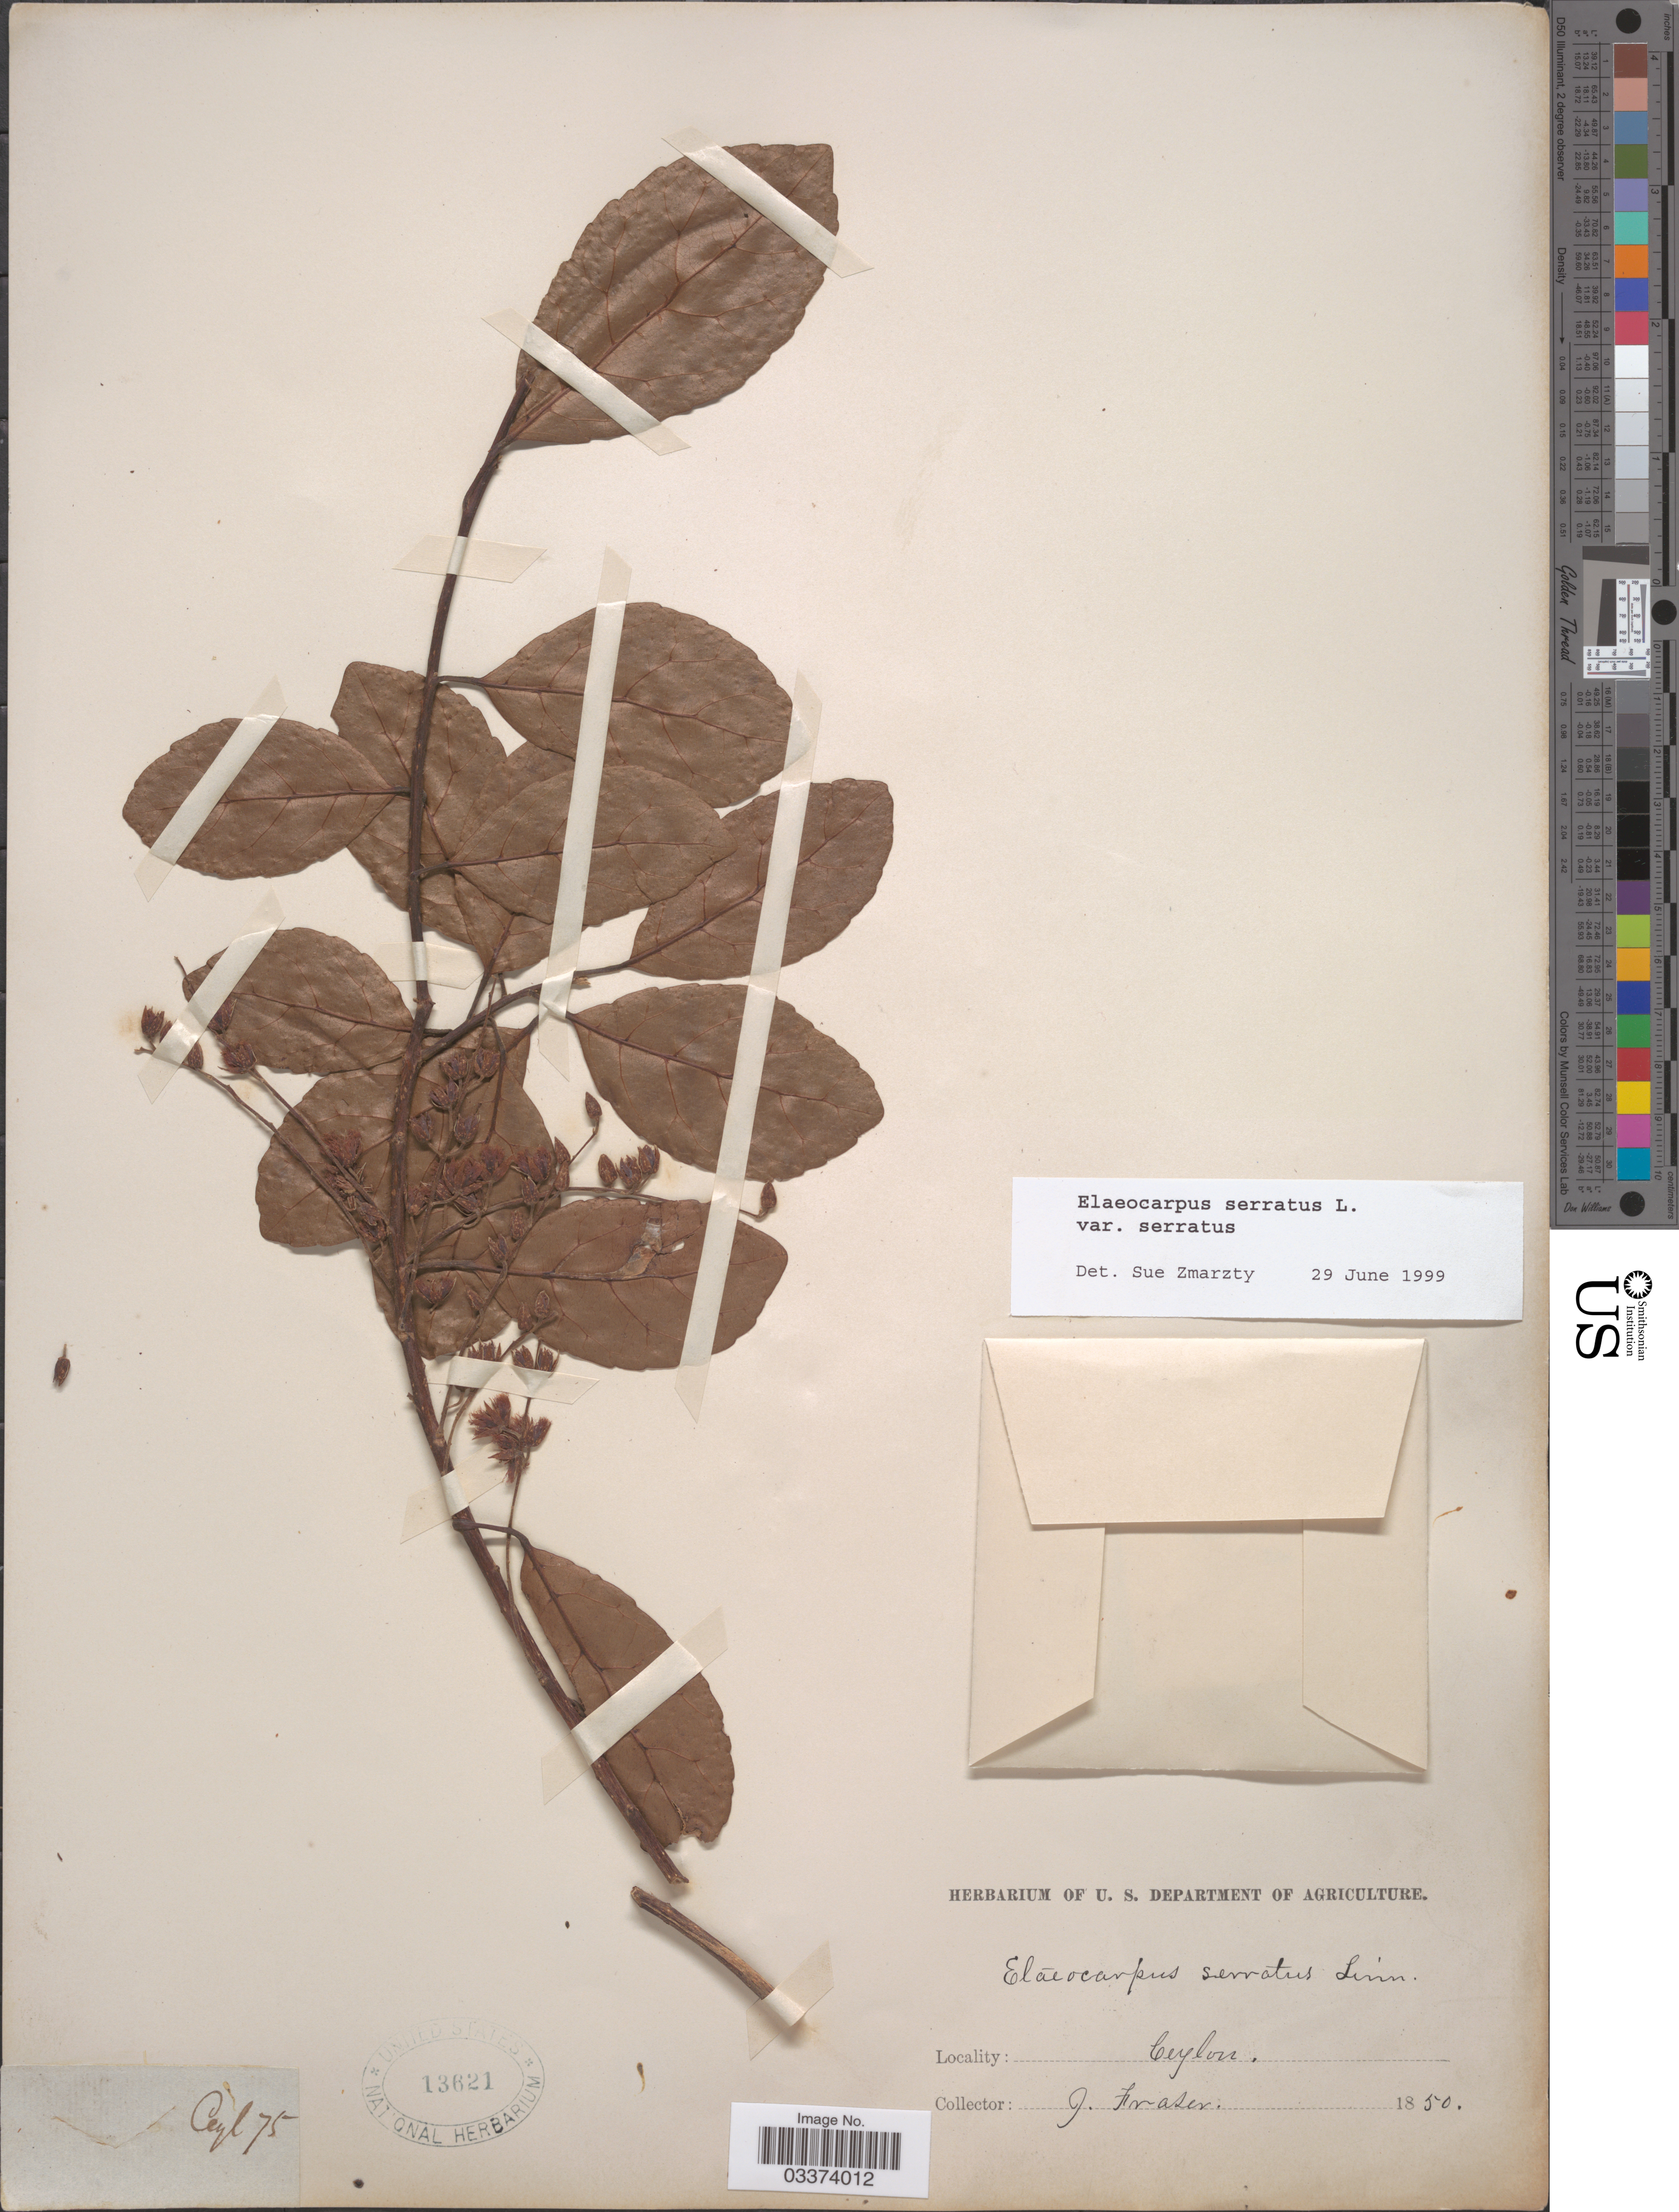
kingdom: Plantae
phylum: Tracheophyta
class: Magnoliopsida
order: Oxalidales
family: Elaeocarpaceae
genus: Elaeocarpus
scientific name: Elaeocarpus serratus var. serratus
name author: L.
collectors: G. Fraser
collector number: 75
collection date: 1850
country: Sri Lanka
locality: Ceylon.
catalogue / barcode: US 13621